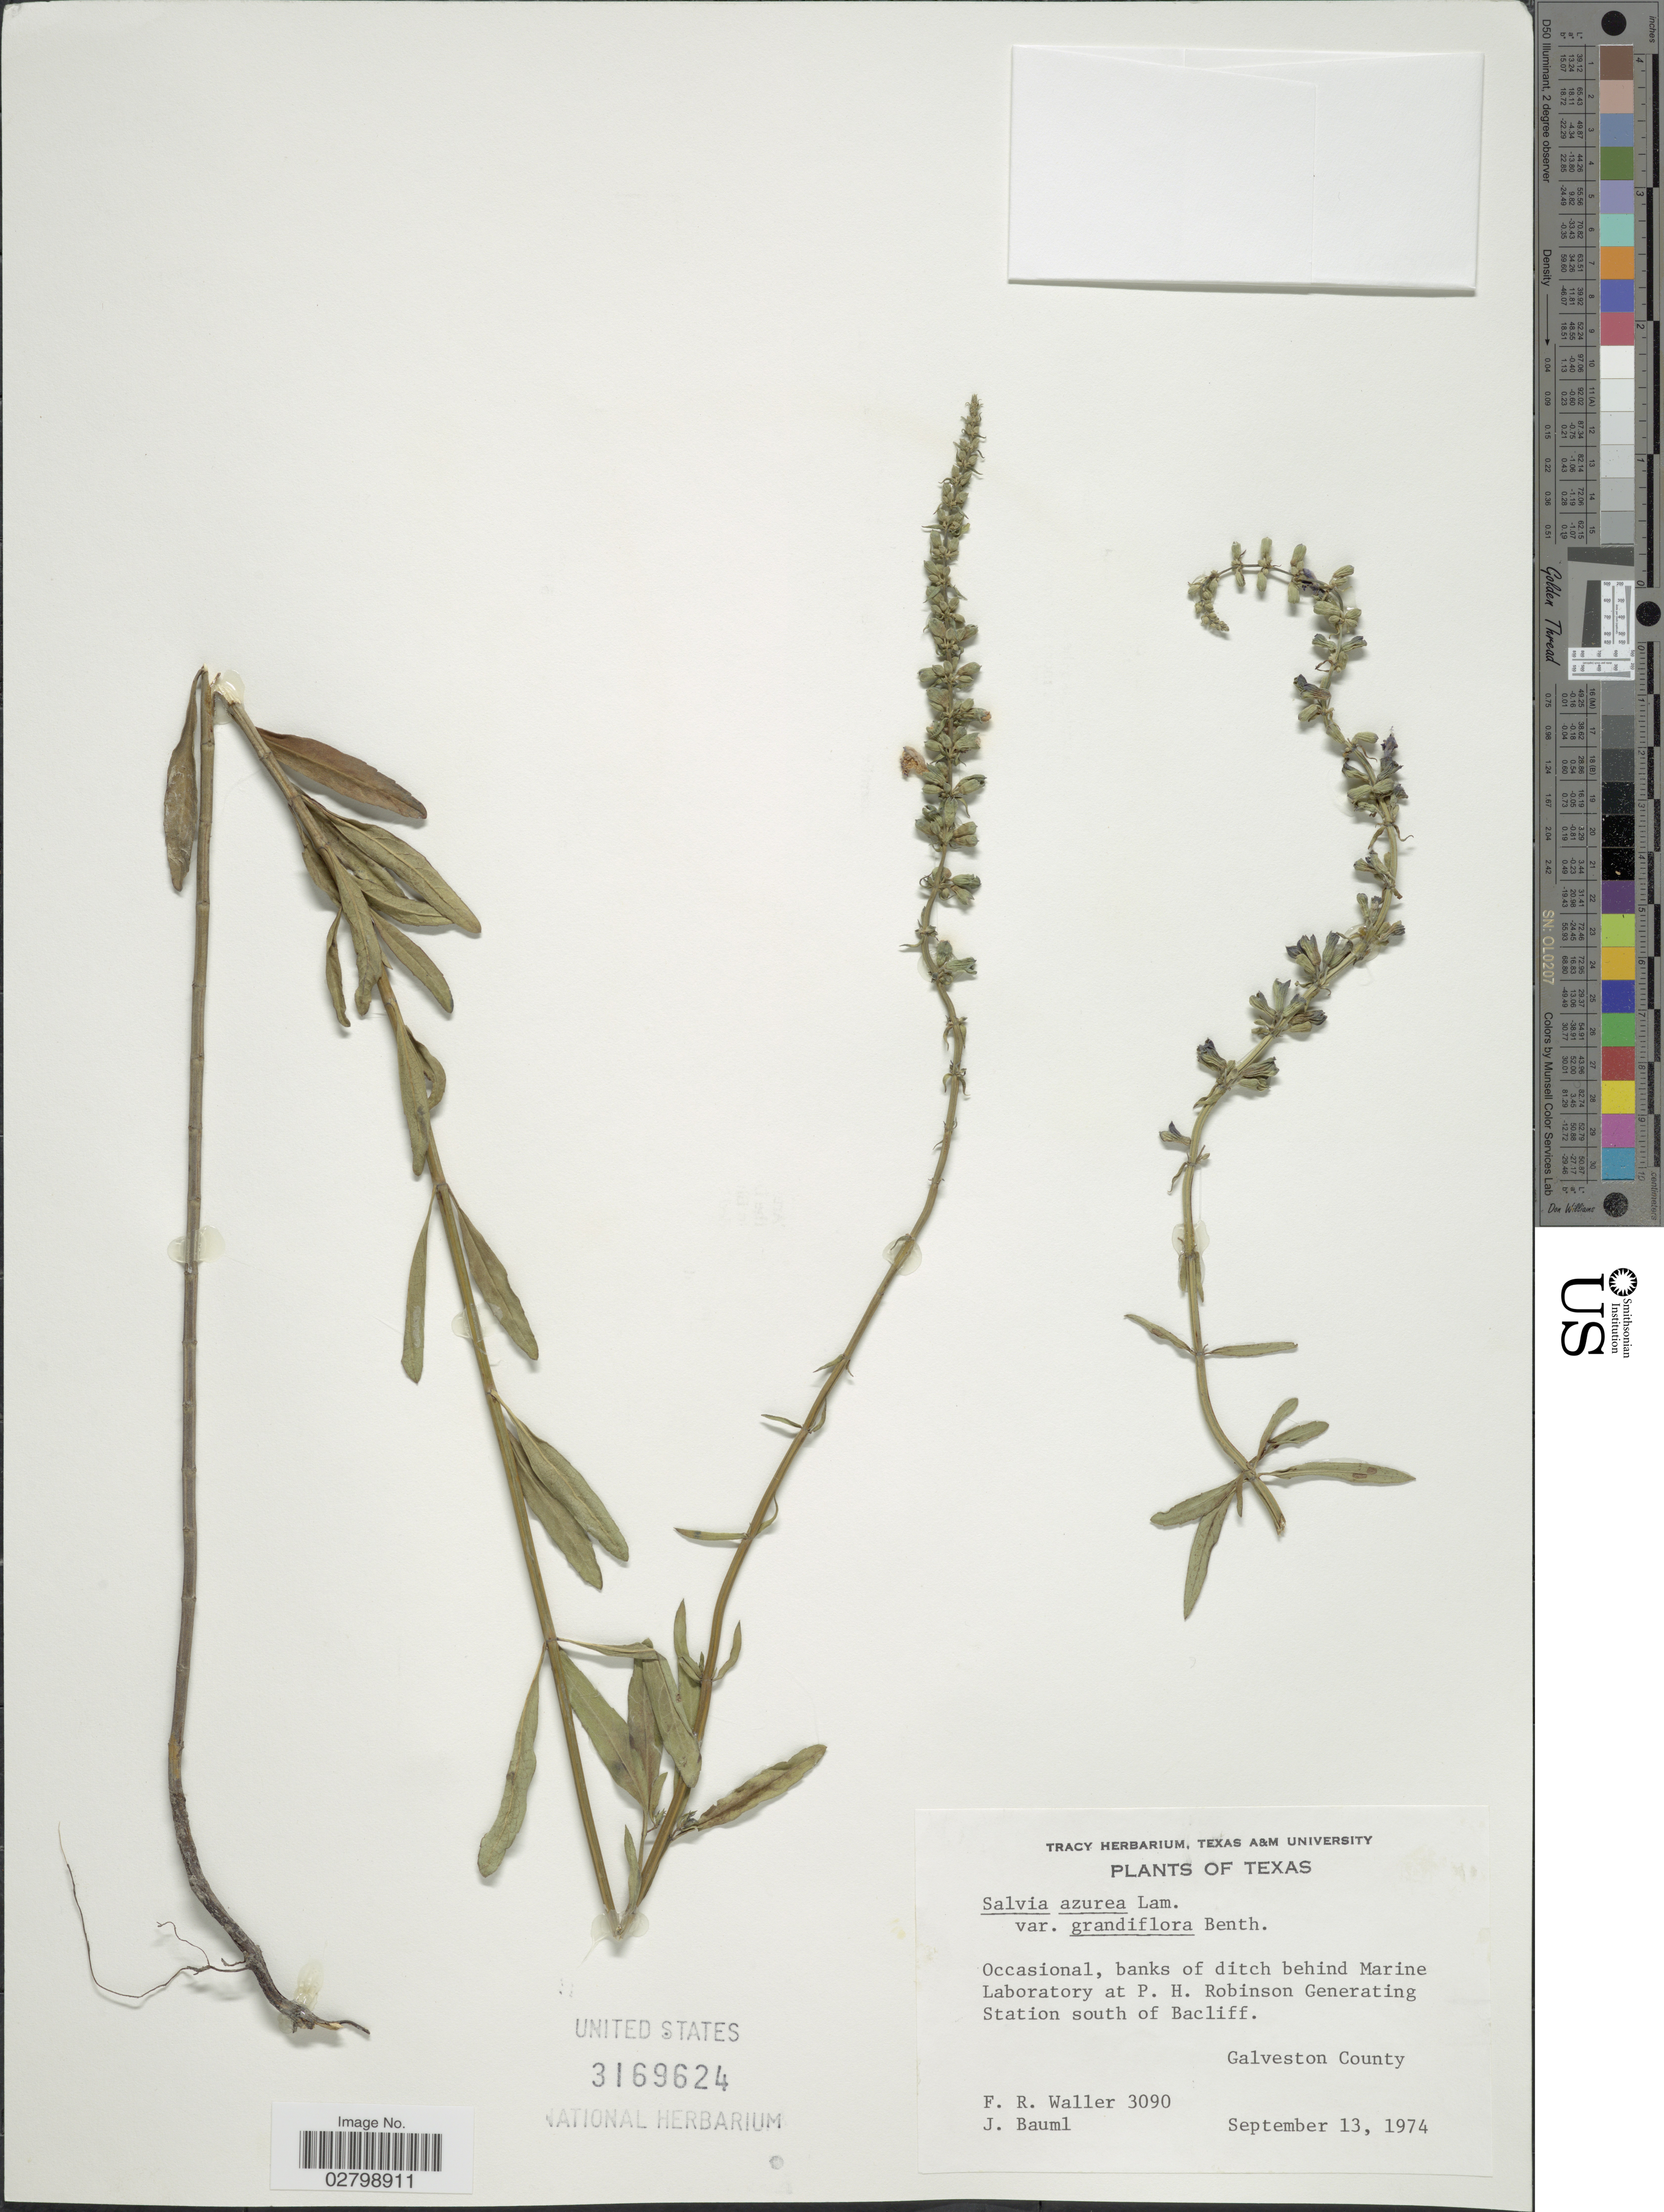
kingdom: Plantae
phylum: Tracheophyta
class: Magnoliopsida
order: Lamiales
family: Lamiaceae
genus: Salvia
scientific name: Salvia azurea subsp. pitcheri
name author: Michx. ex Lam.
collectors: F. R. Waller & J. Bauml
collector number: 3090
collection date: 1974-09-13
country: United States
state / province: Texas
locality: Occasional, banks of ditch behind Marine Laboratory at P.H. Robinson Generating Station south of Bacliff. Galveston County.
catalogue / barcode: US 3169624